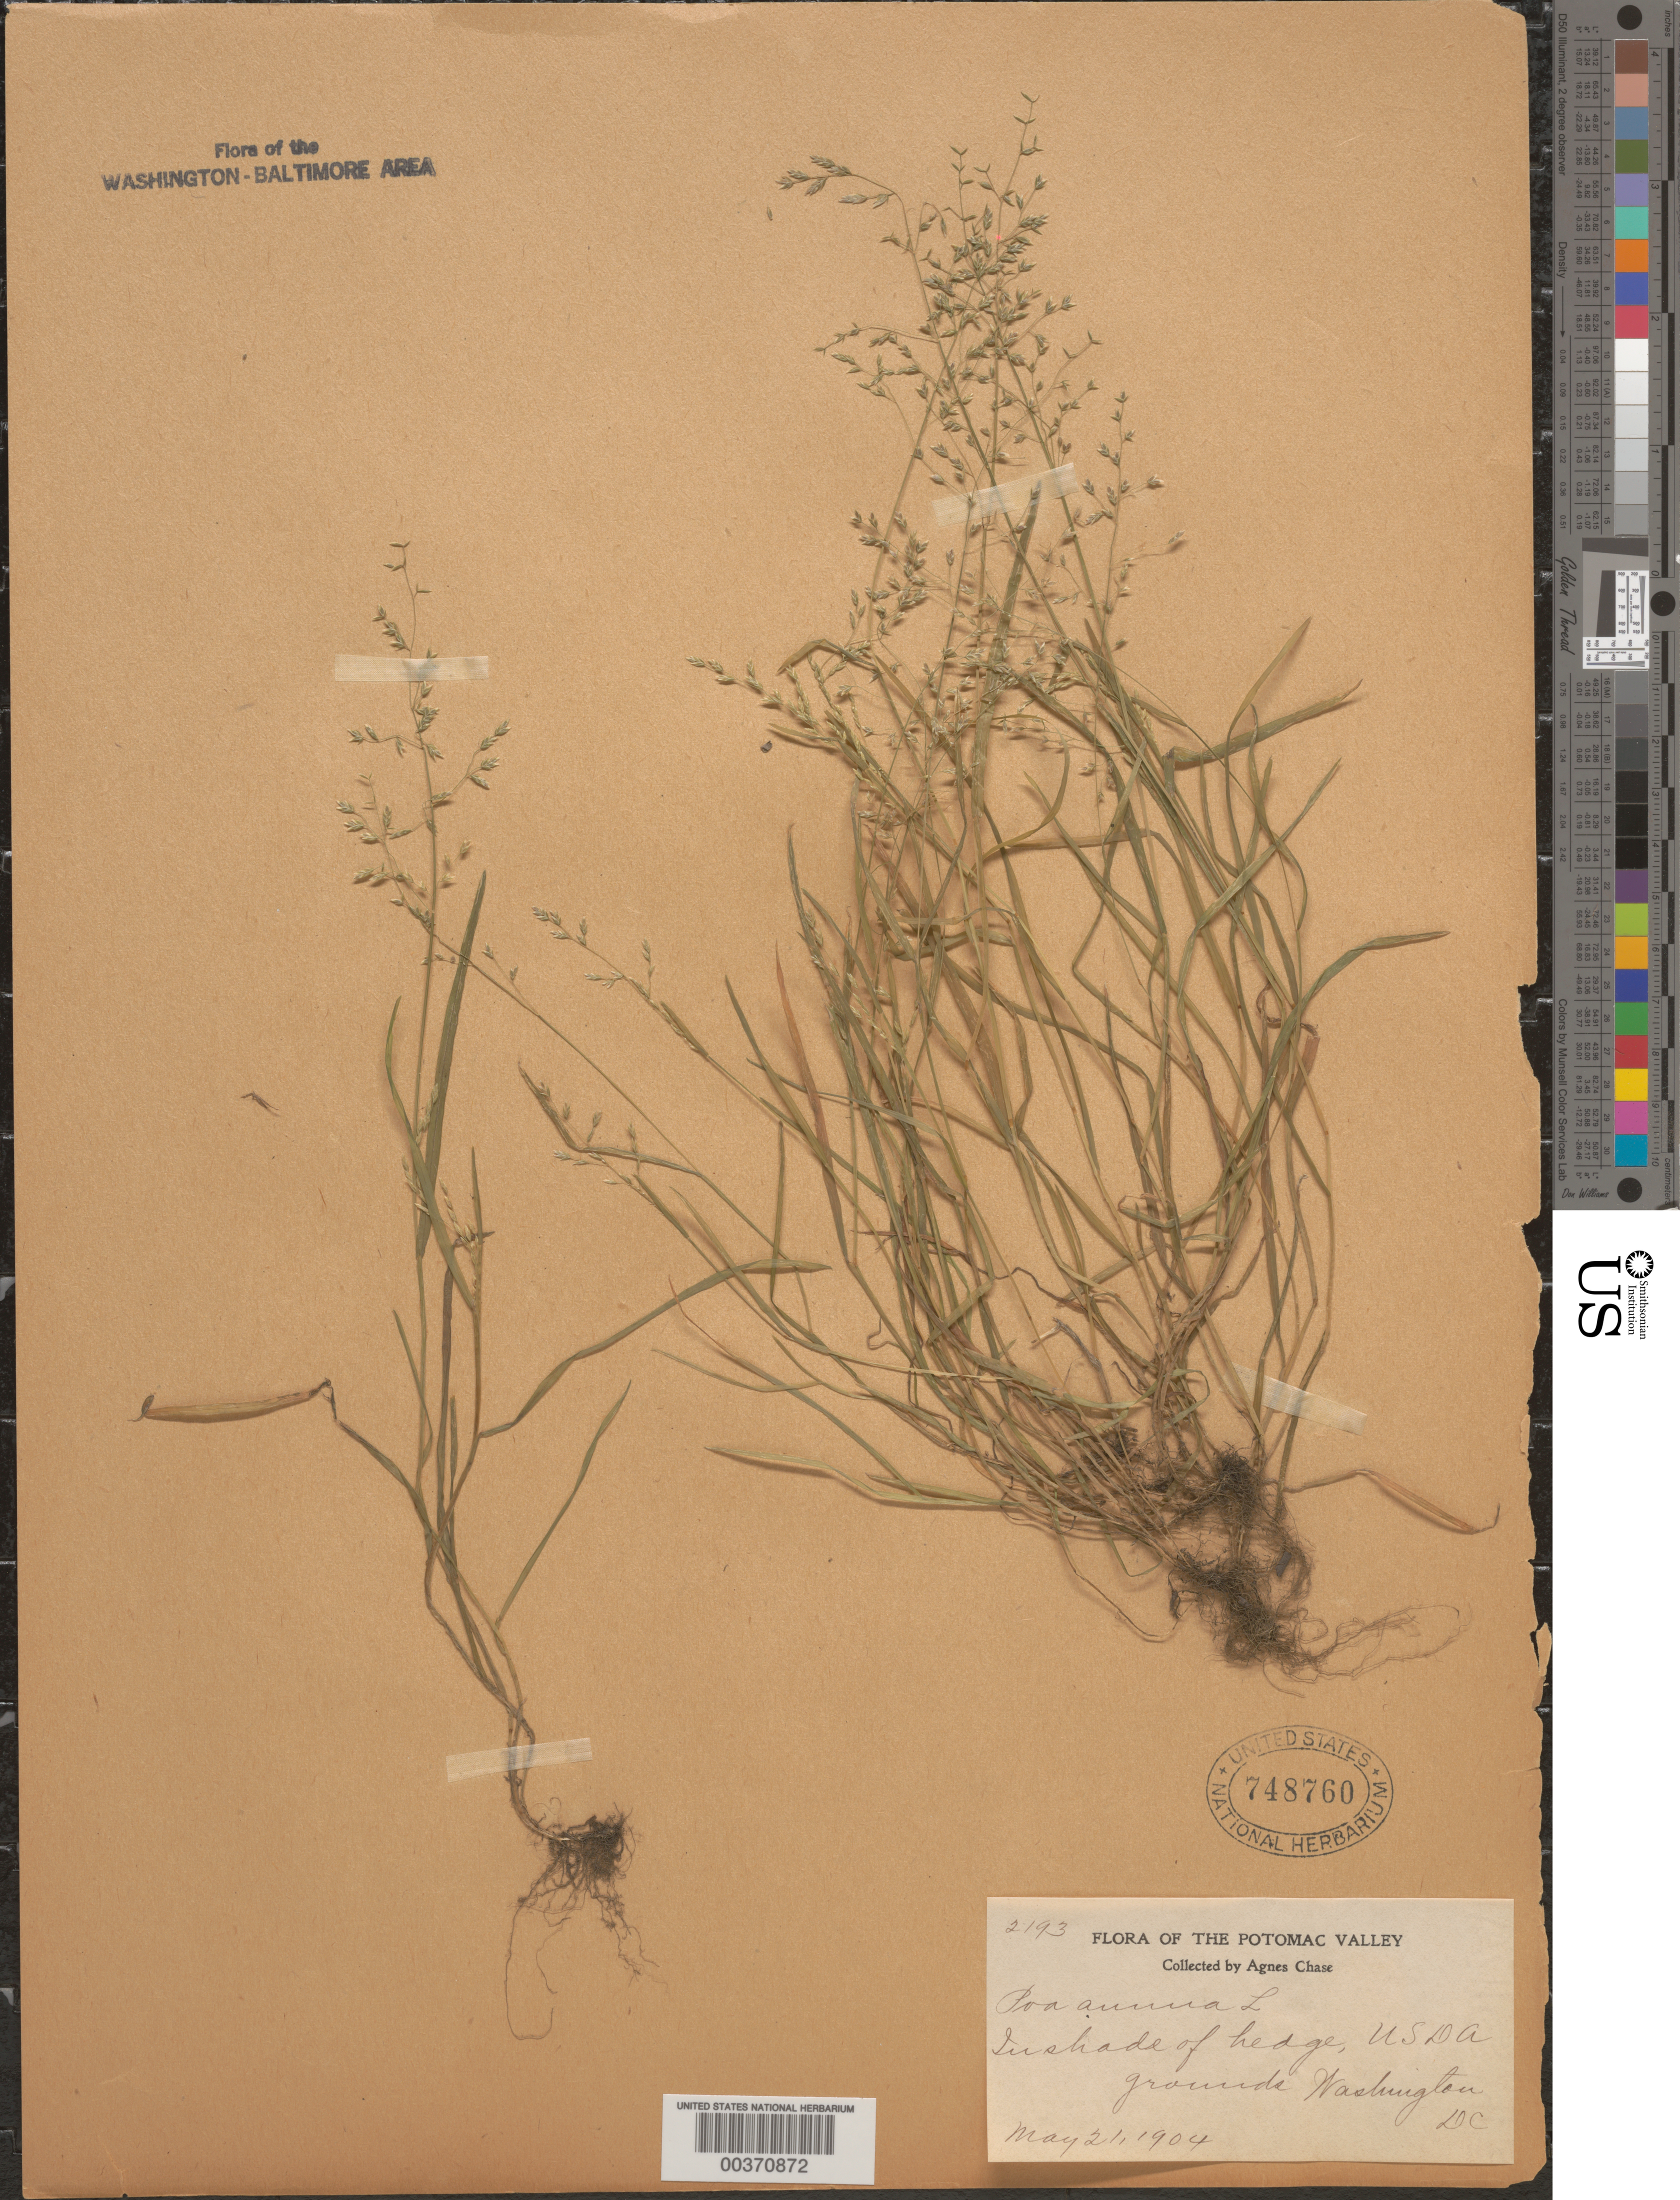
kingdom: Plantae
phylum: Tracheophyta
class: Liliopsida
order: Poales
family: Poaceae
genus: Poa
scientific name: Poa annua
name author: L.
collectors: A. Chase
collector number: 2193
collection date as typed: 21 May 1904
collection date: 1904-05-21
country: United States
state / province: District of Columbia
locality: U.S.D.A. grounds, Washington DC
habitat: In shade of ledge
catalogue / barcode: US 748760